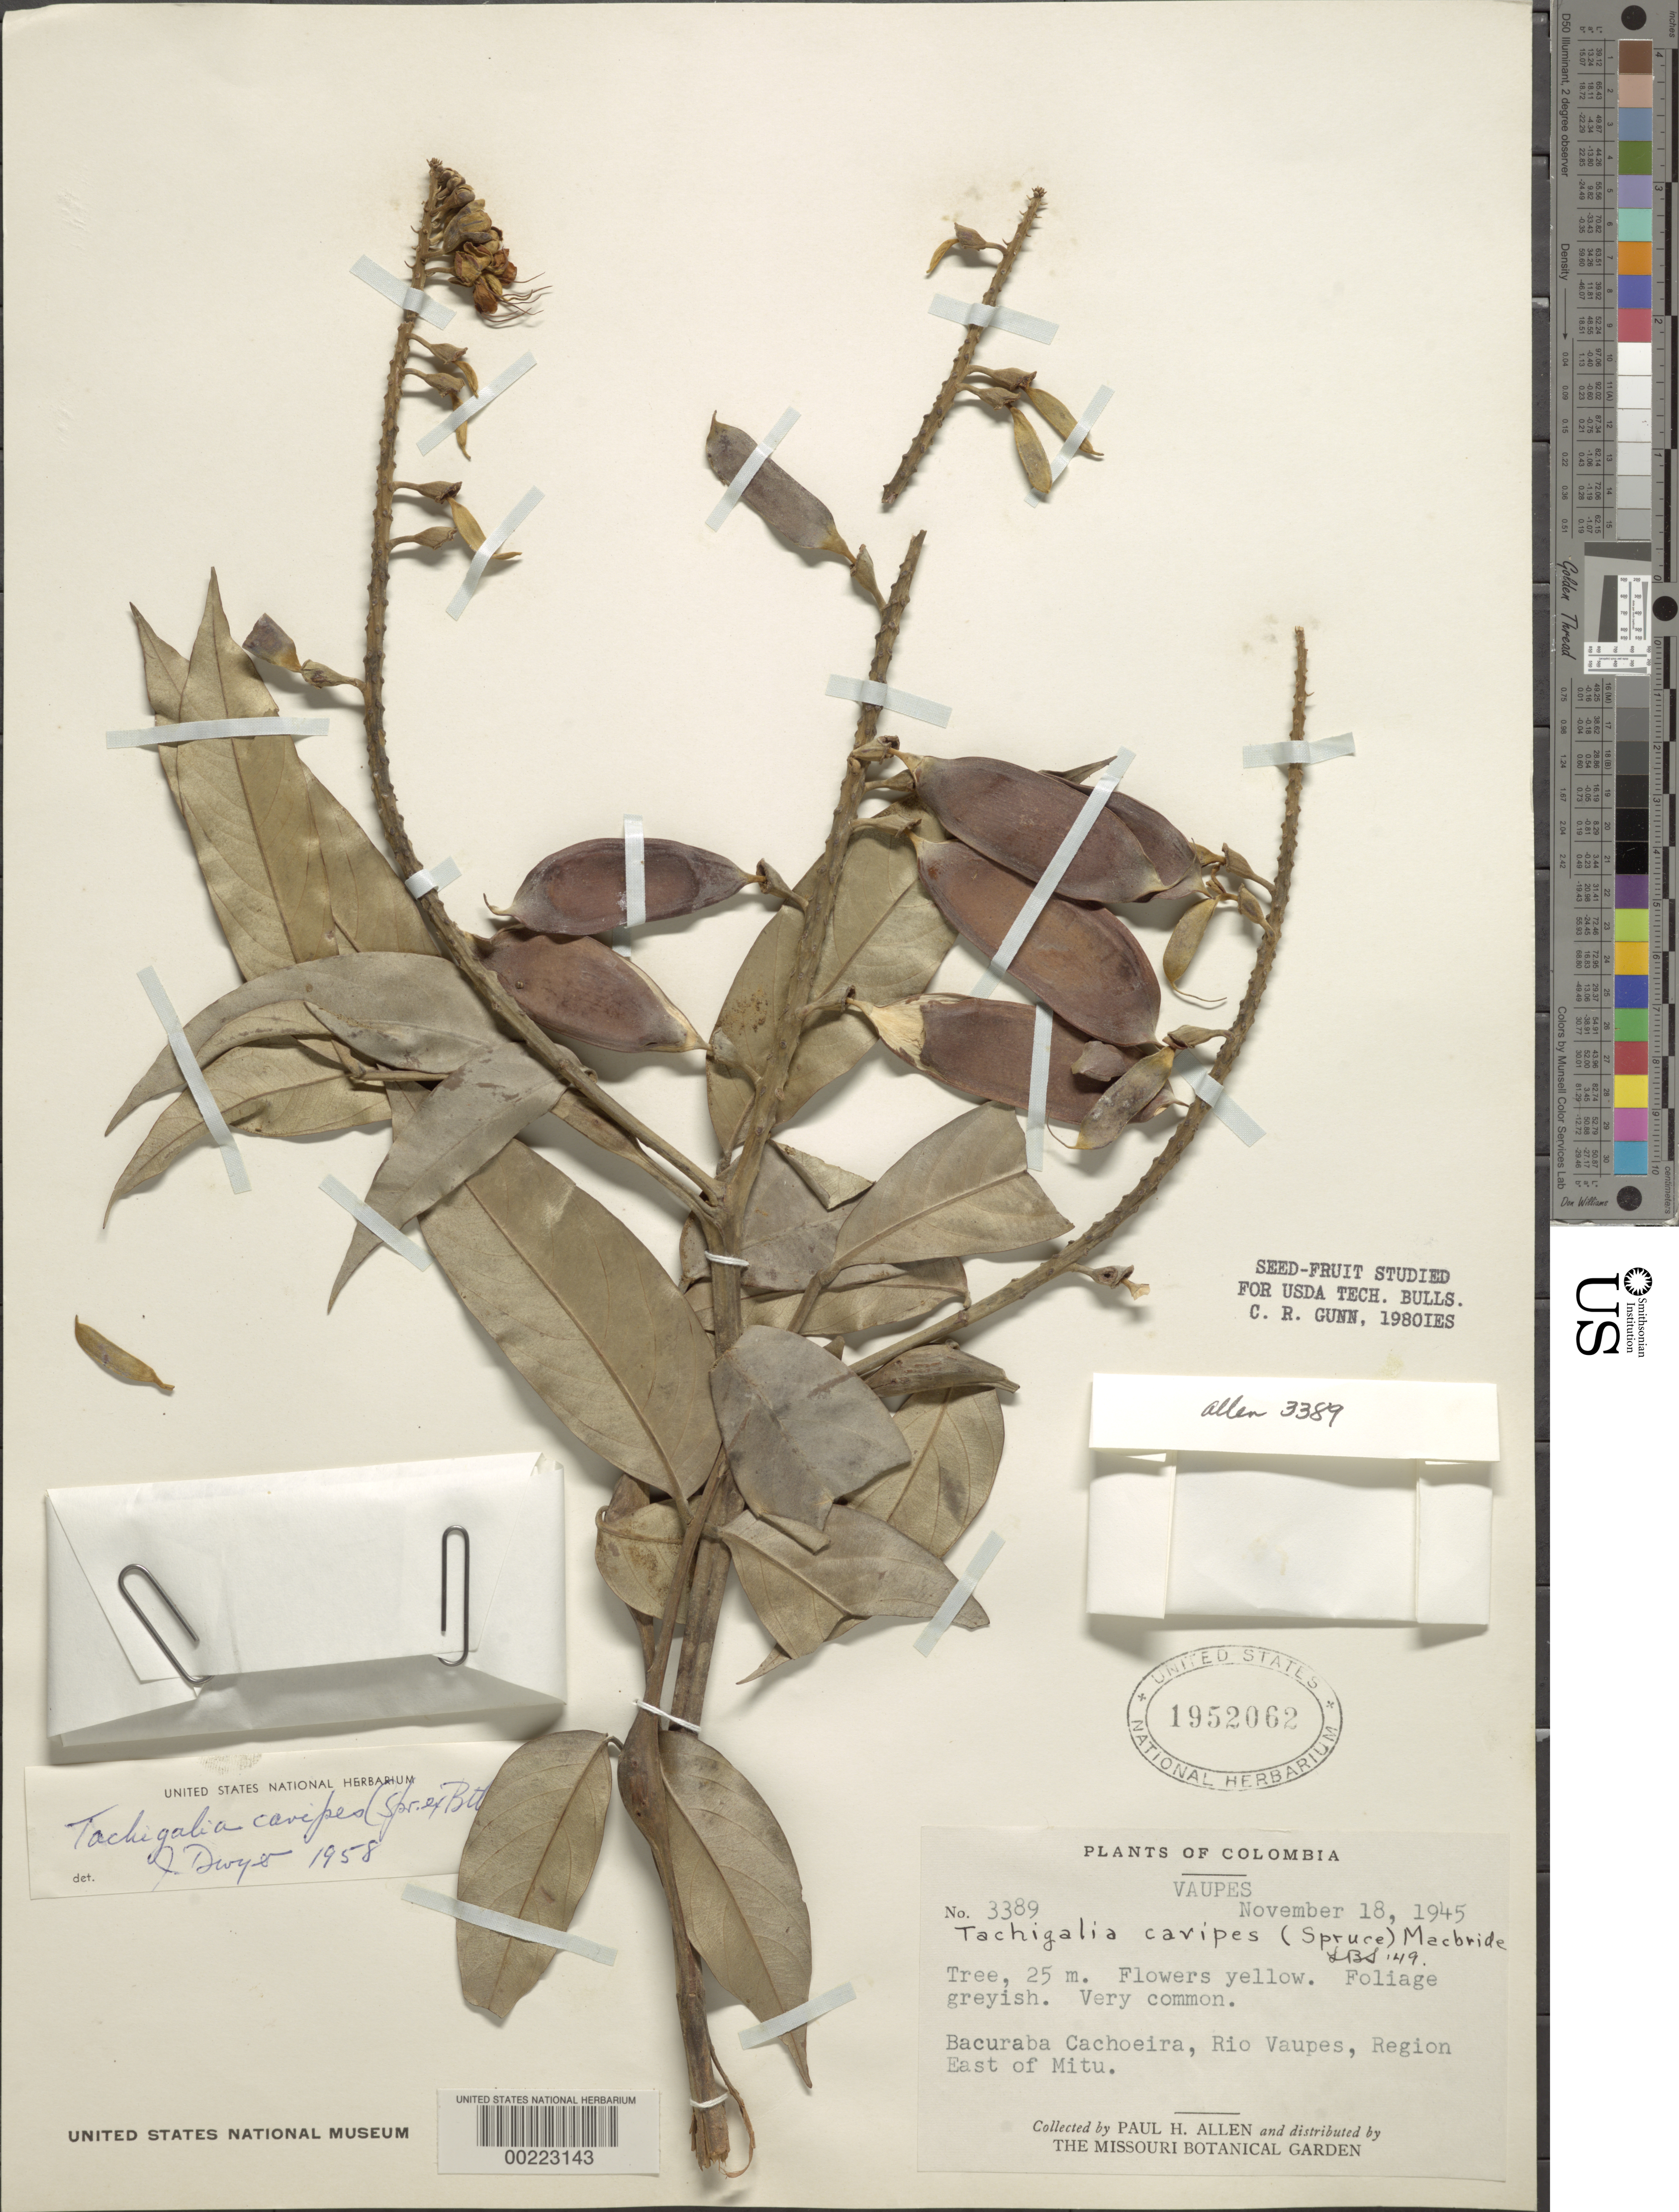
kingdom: Plantae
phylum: Tracheophyta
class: Magnoliopsida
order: Fabales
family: Fabaceae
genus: Tachigali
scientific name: Tachigali cavipes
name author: (Benth. ex Spruce) J.F. Macbr.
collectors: P. H. Allen et al.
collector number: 3389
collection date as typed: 18 Nov 1945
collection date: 1945-11-18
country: Colombia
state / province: Vaupés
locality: BacUraba Cachoeira, Rio Vaupes, region E of Mitu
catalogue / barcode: US 1952062